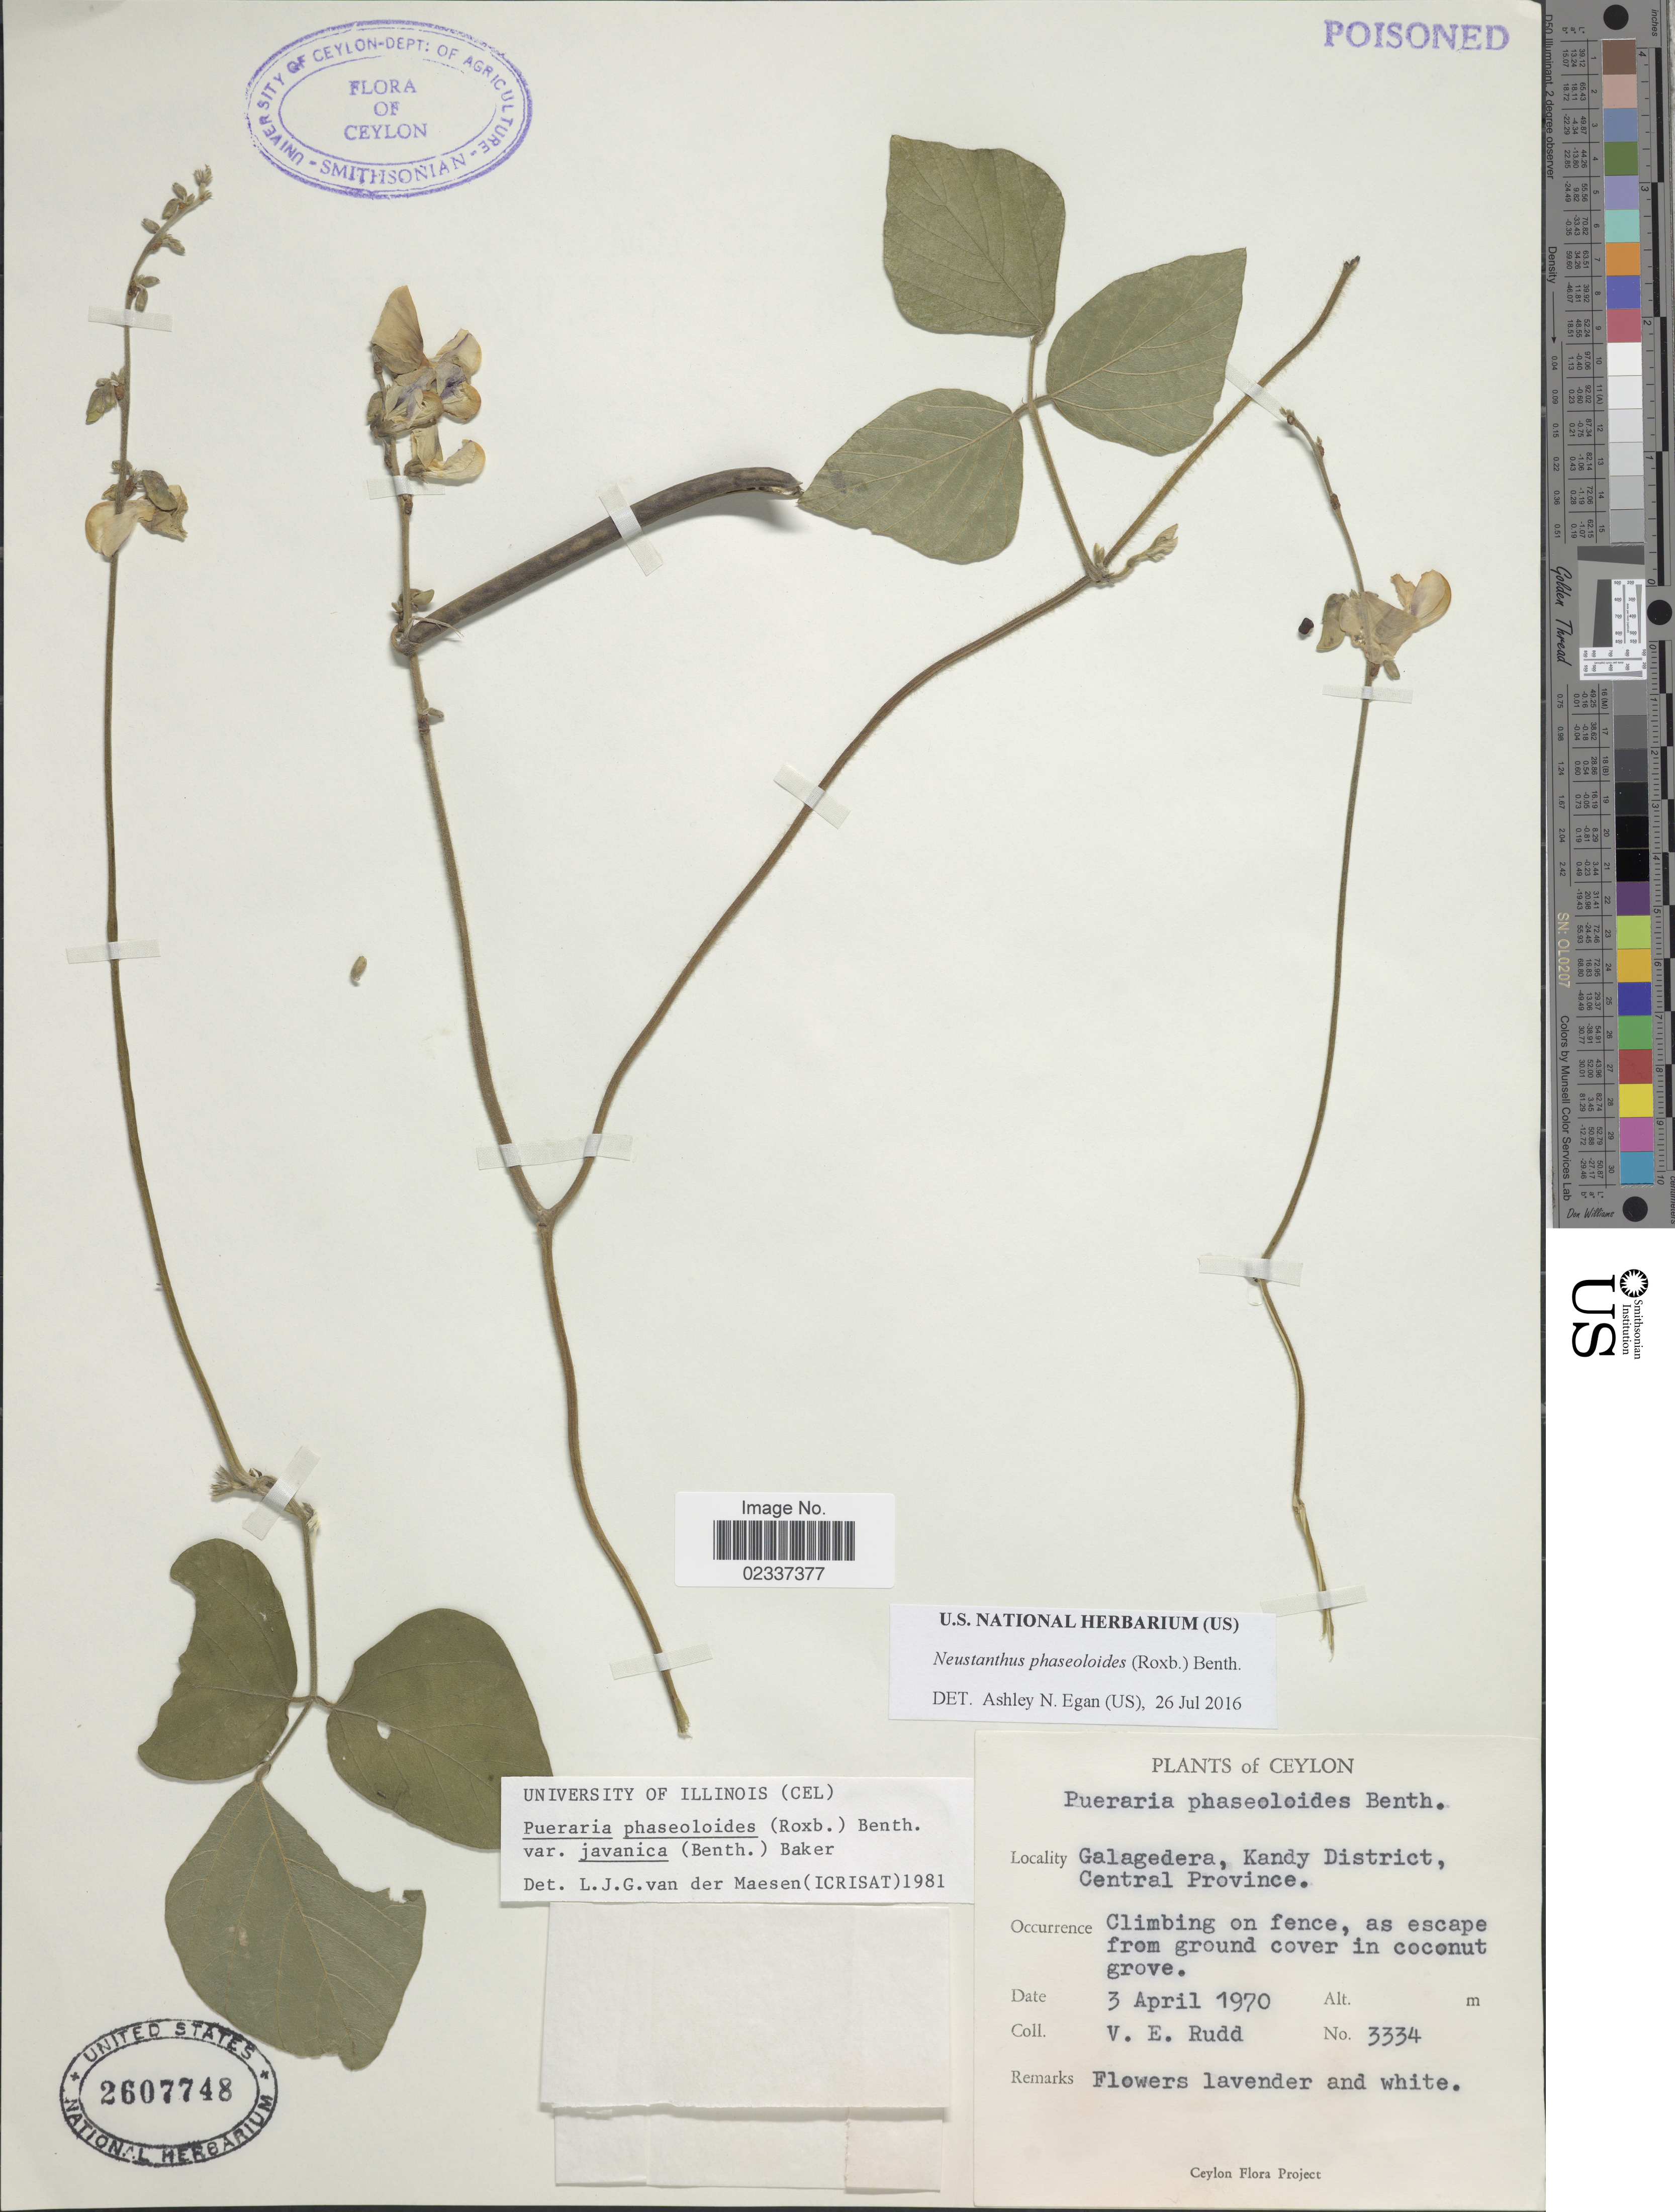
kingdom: Plantae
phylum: Tracheophyta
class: Magnoliopsida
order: Fabales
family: Fabaceae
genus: Neustanthus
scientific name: Neustanthus phaseoloides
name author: (Roxb.) Benth.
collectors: V. E. Rudd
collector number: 3334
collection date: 1970-04-03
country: Sri Lanka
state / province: Central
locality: Ceylon, Galagedera, Kandy District, Central Province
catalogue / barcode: US 2607748